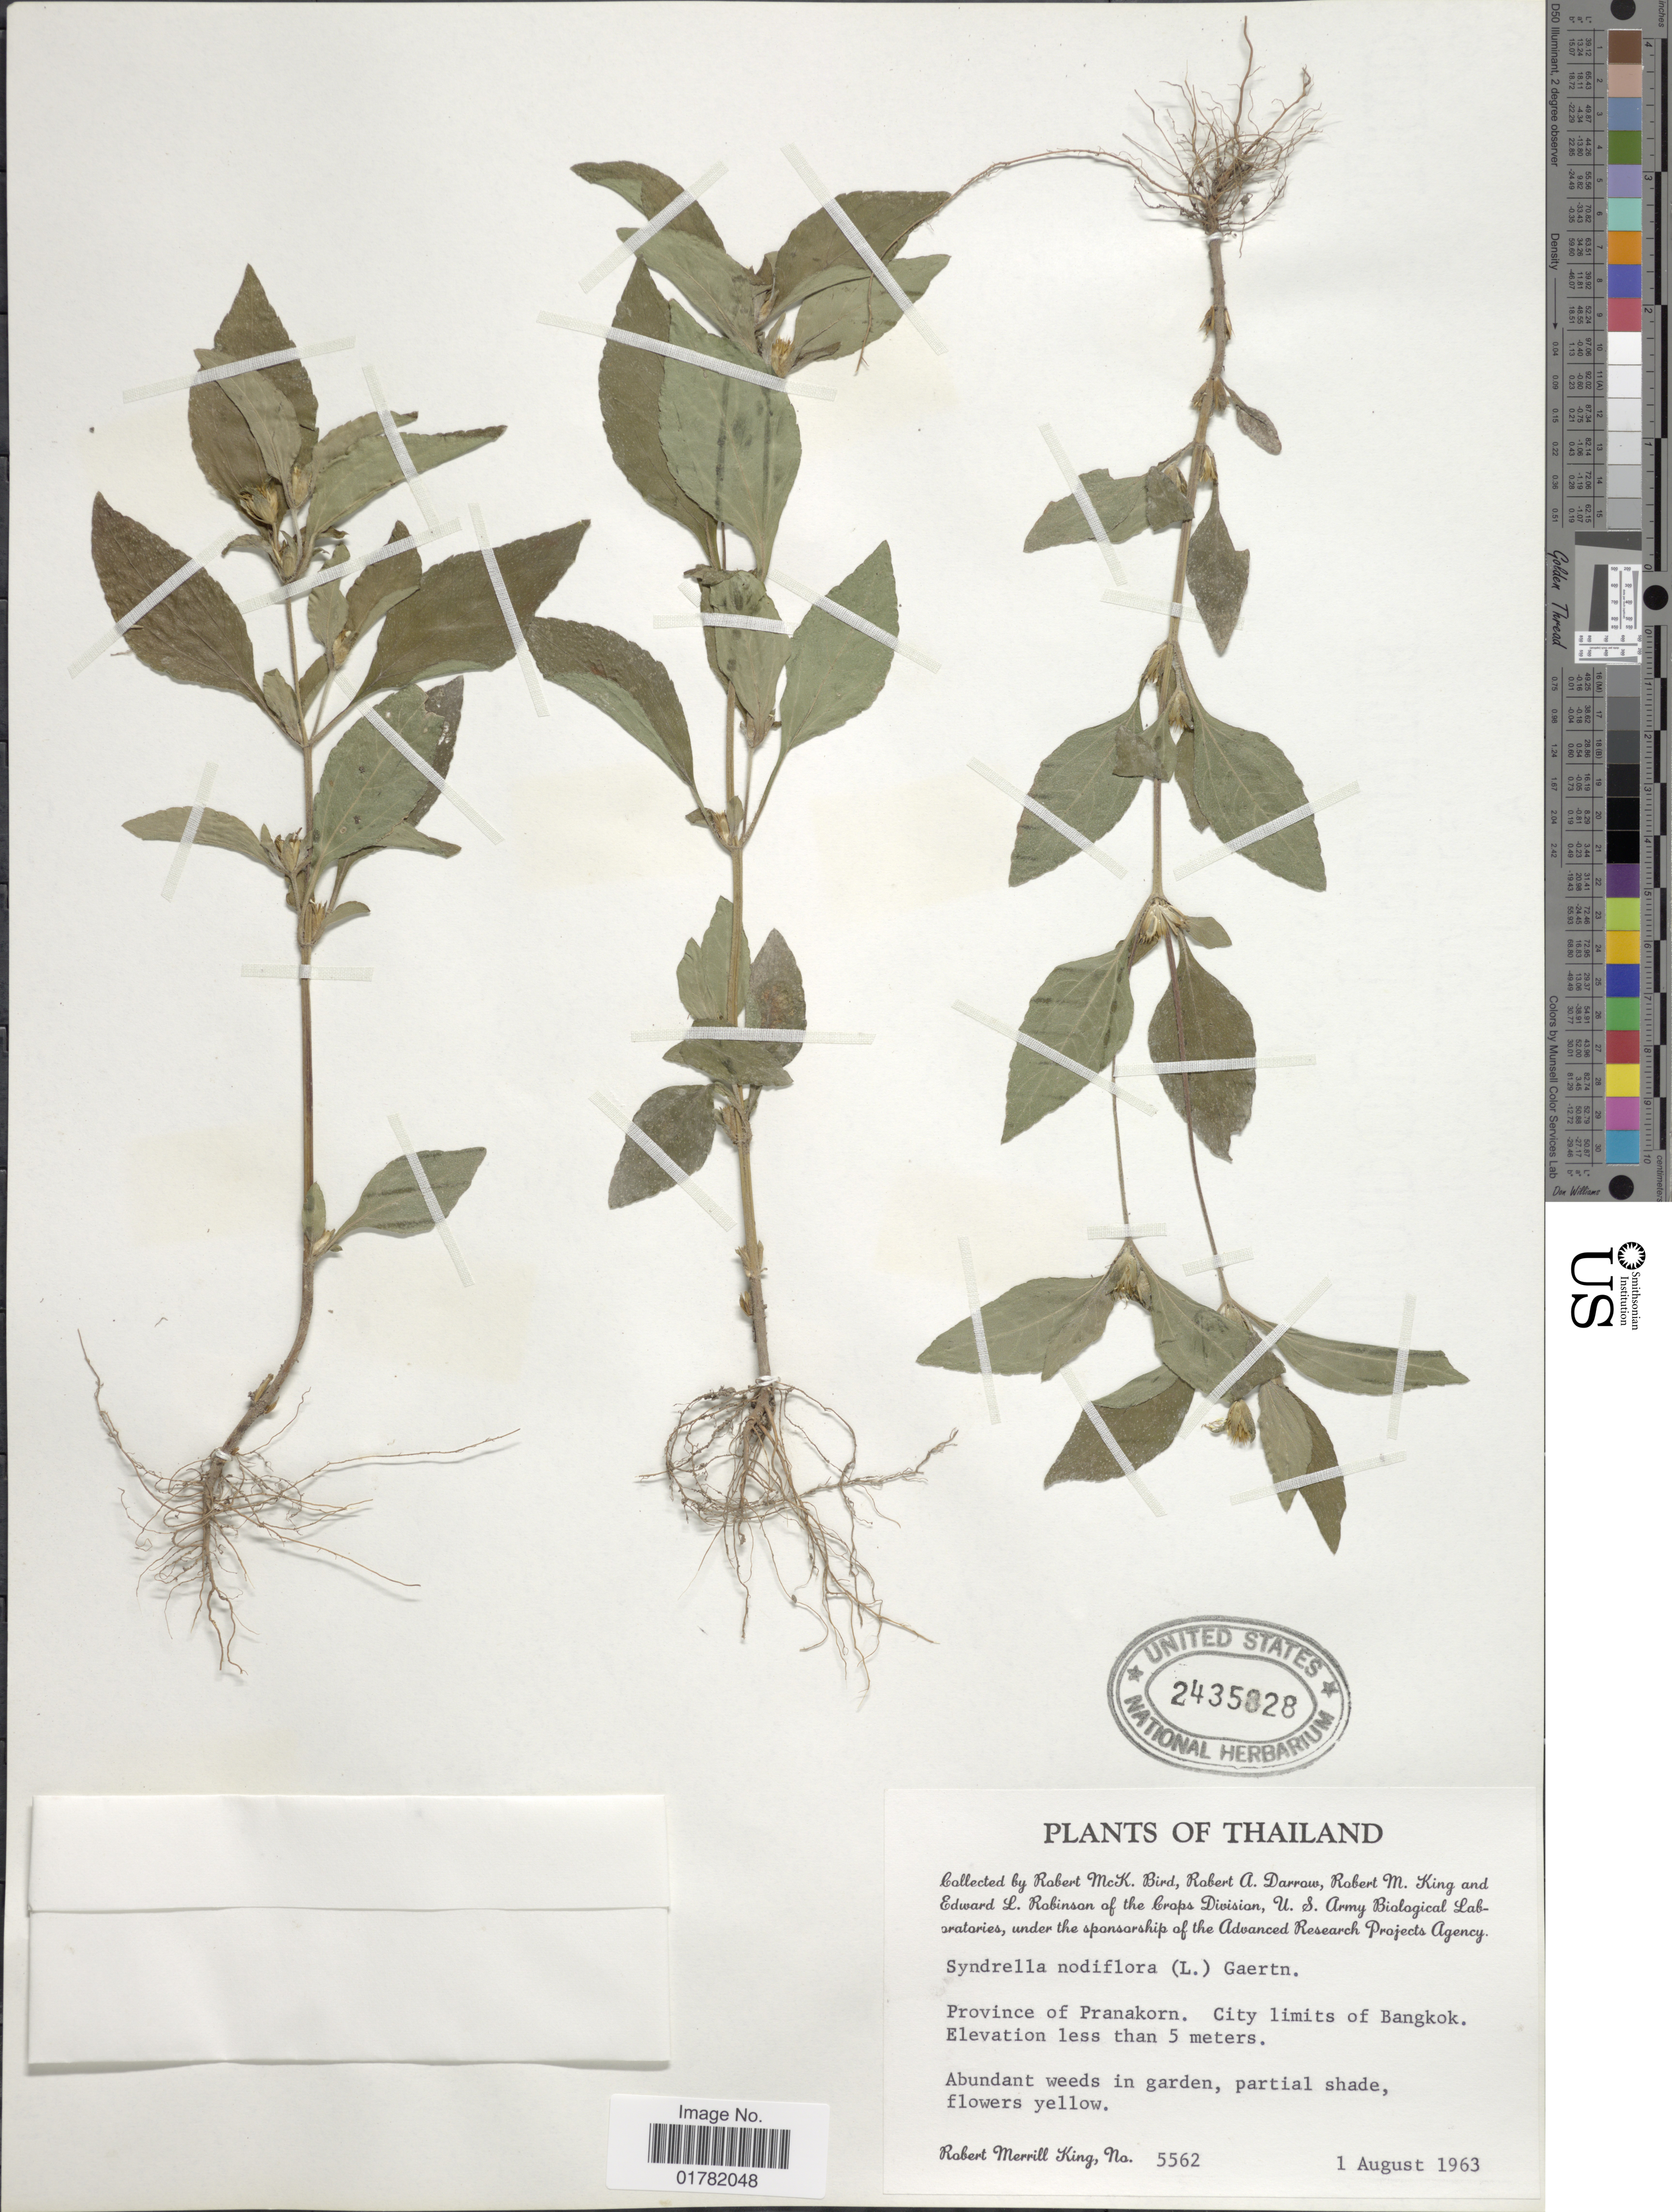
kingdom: Plantae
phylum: Tracheophyta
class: Magnoliopsida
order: Asterales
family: Asteraceae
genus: Synedrella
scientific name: Synedrella nodiflora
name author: (L.) Gaertn.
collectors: R. M. King, R. M. Bird, R. A. Darrow, R. M. King & E. L. Robinson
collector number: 5562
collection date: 1963-08-01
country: Thailand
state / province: Bangkok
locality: Province of Pranakorn. City limits of Bangkok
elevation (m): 5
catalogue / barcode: US 2435828